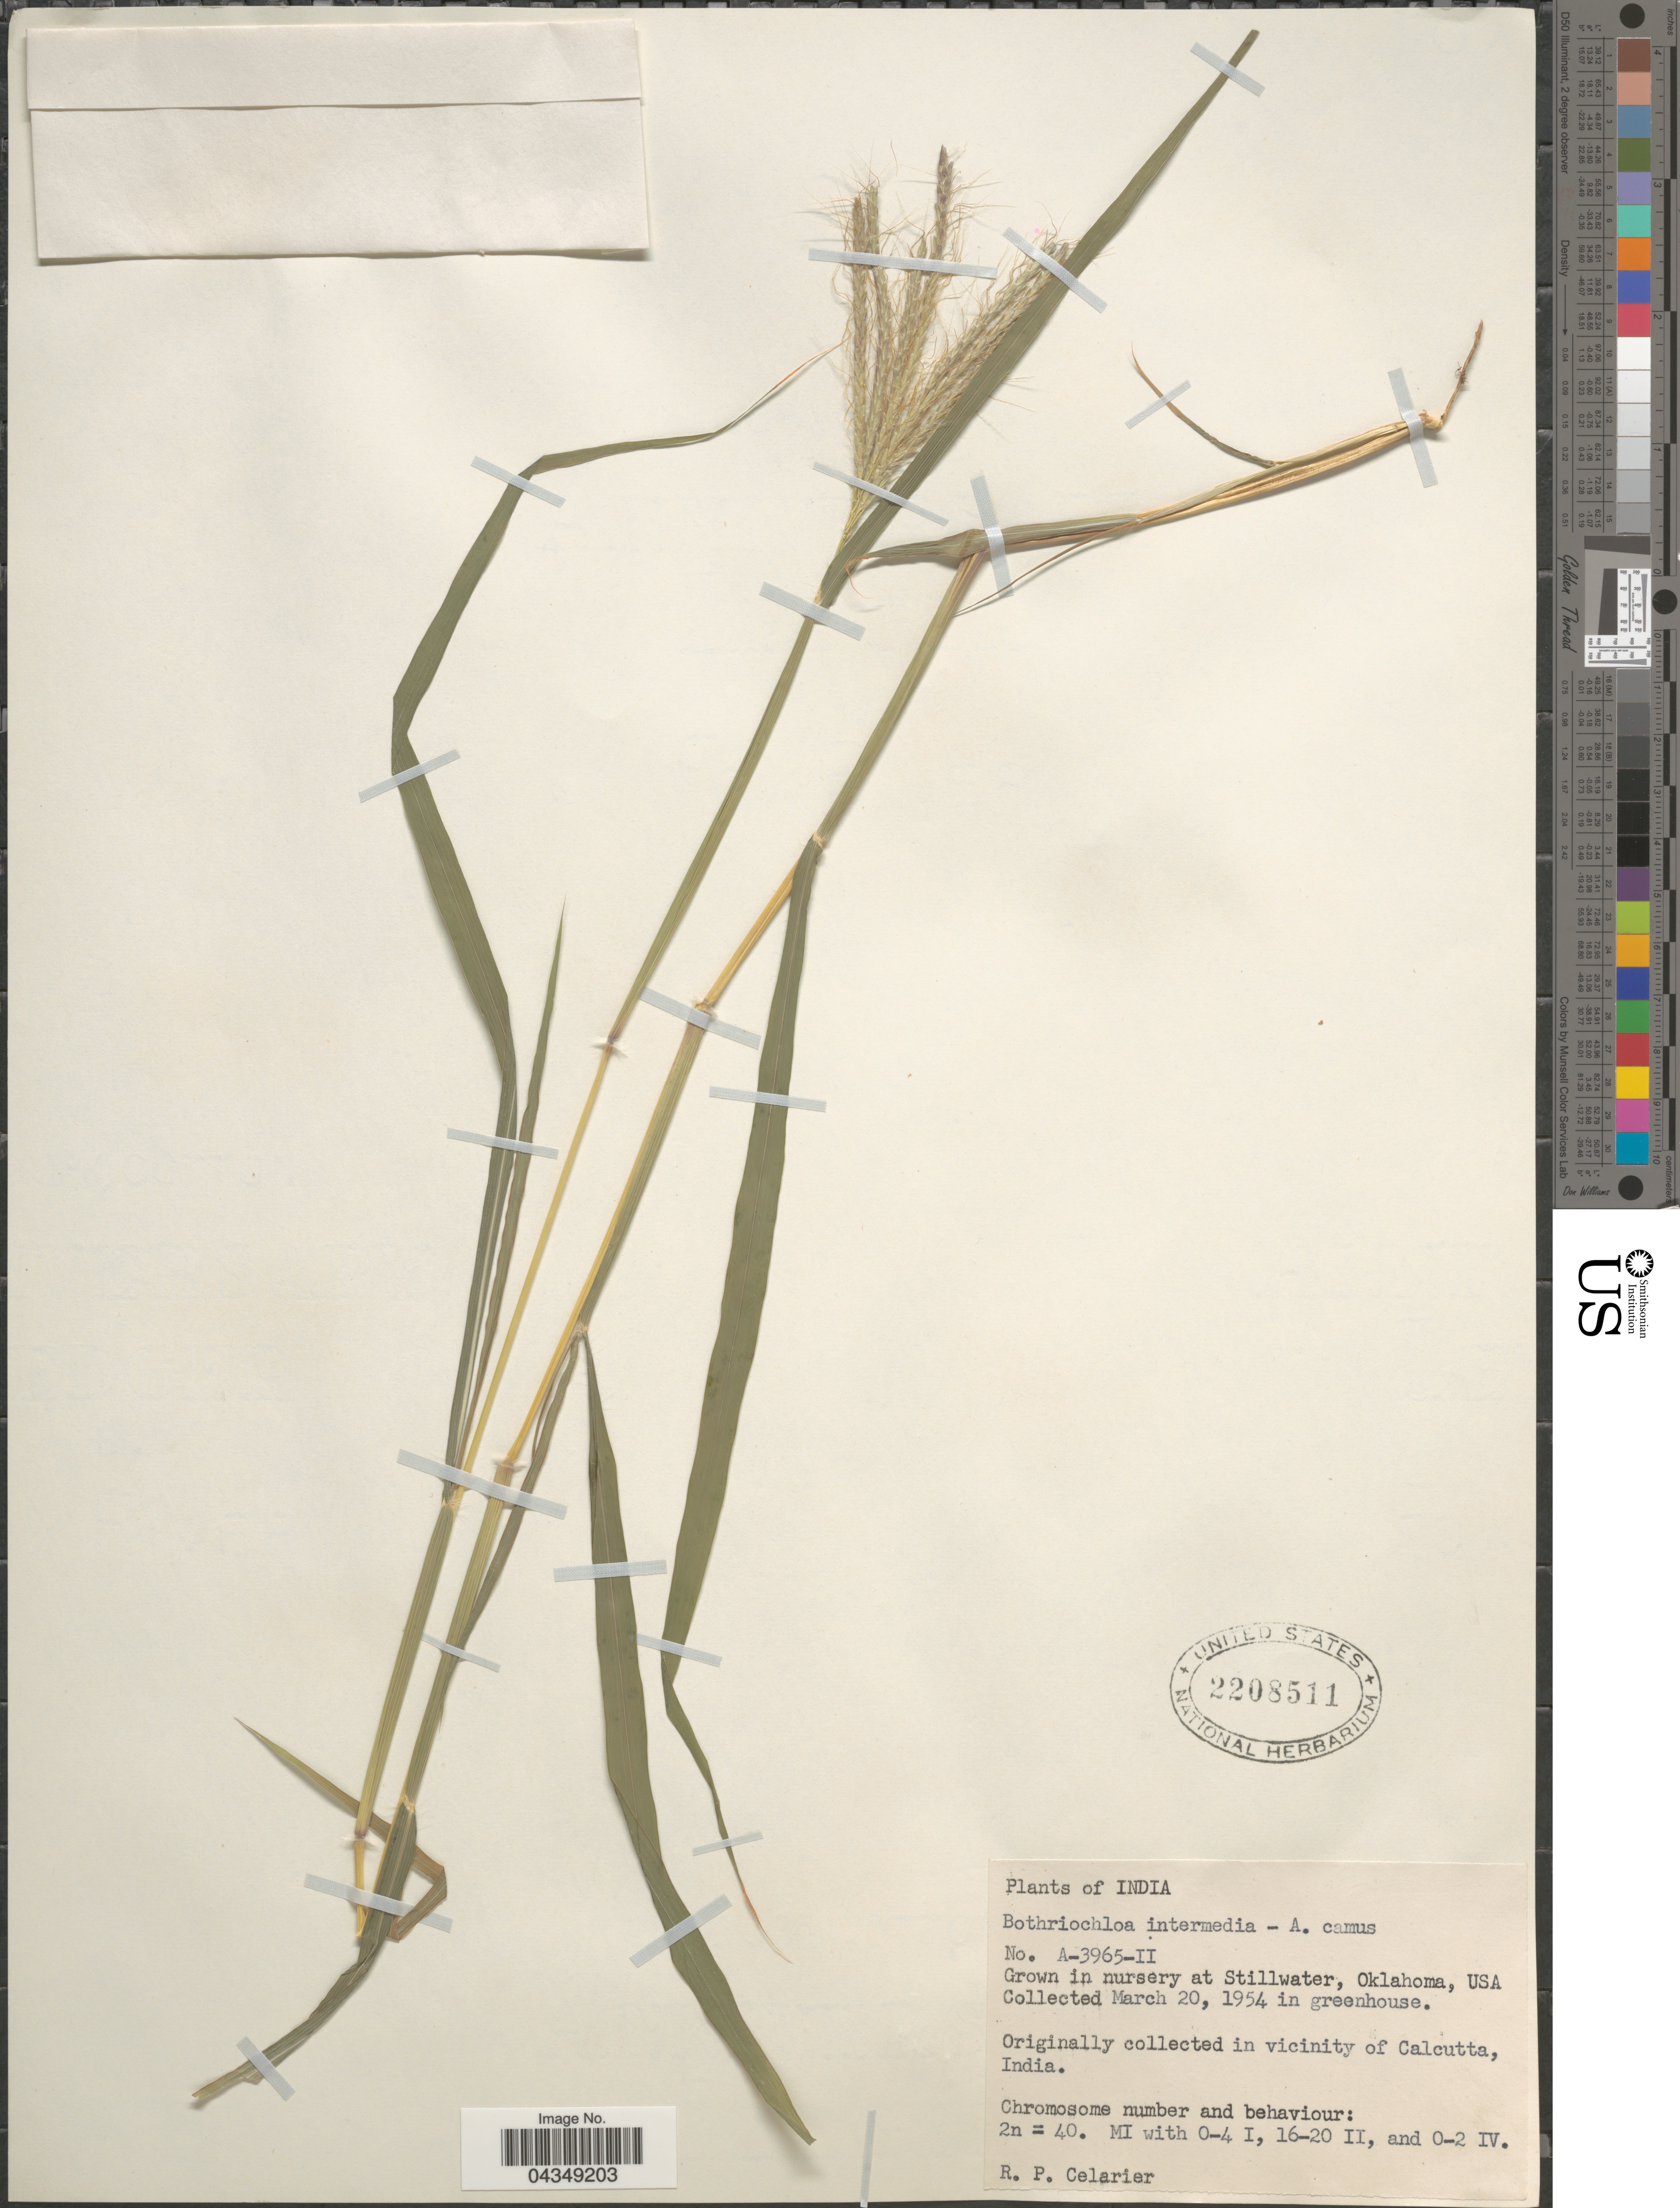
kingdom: Plantae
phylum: Tracheophyta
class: Liliopsida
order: Poales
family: Poaceae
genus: Bothriochloa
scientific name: Bothriochloa bladhii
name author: (Retz.) S.T. Blake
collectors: R. Celarier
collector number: A-3965-II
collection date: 1954-03-20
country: United States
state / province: Oklahoma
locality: Grown in nursery at Stillwater, in greenhouse.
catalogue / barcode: US 2208511